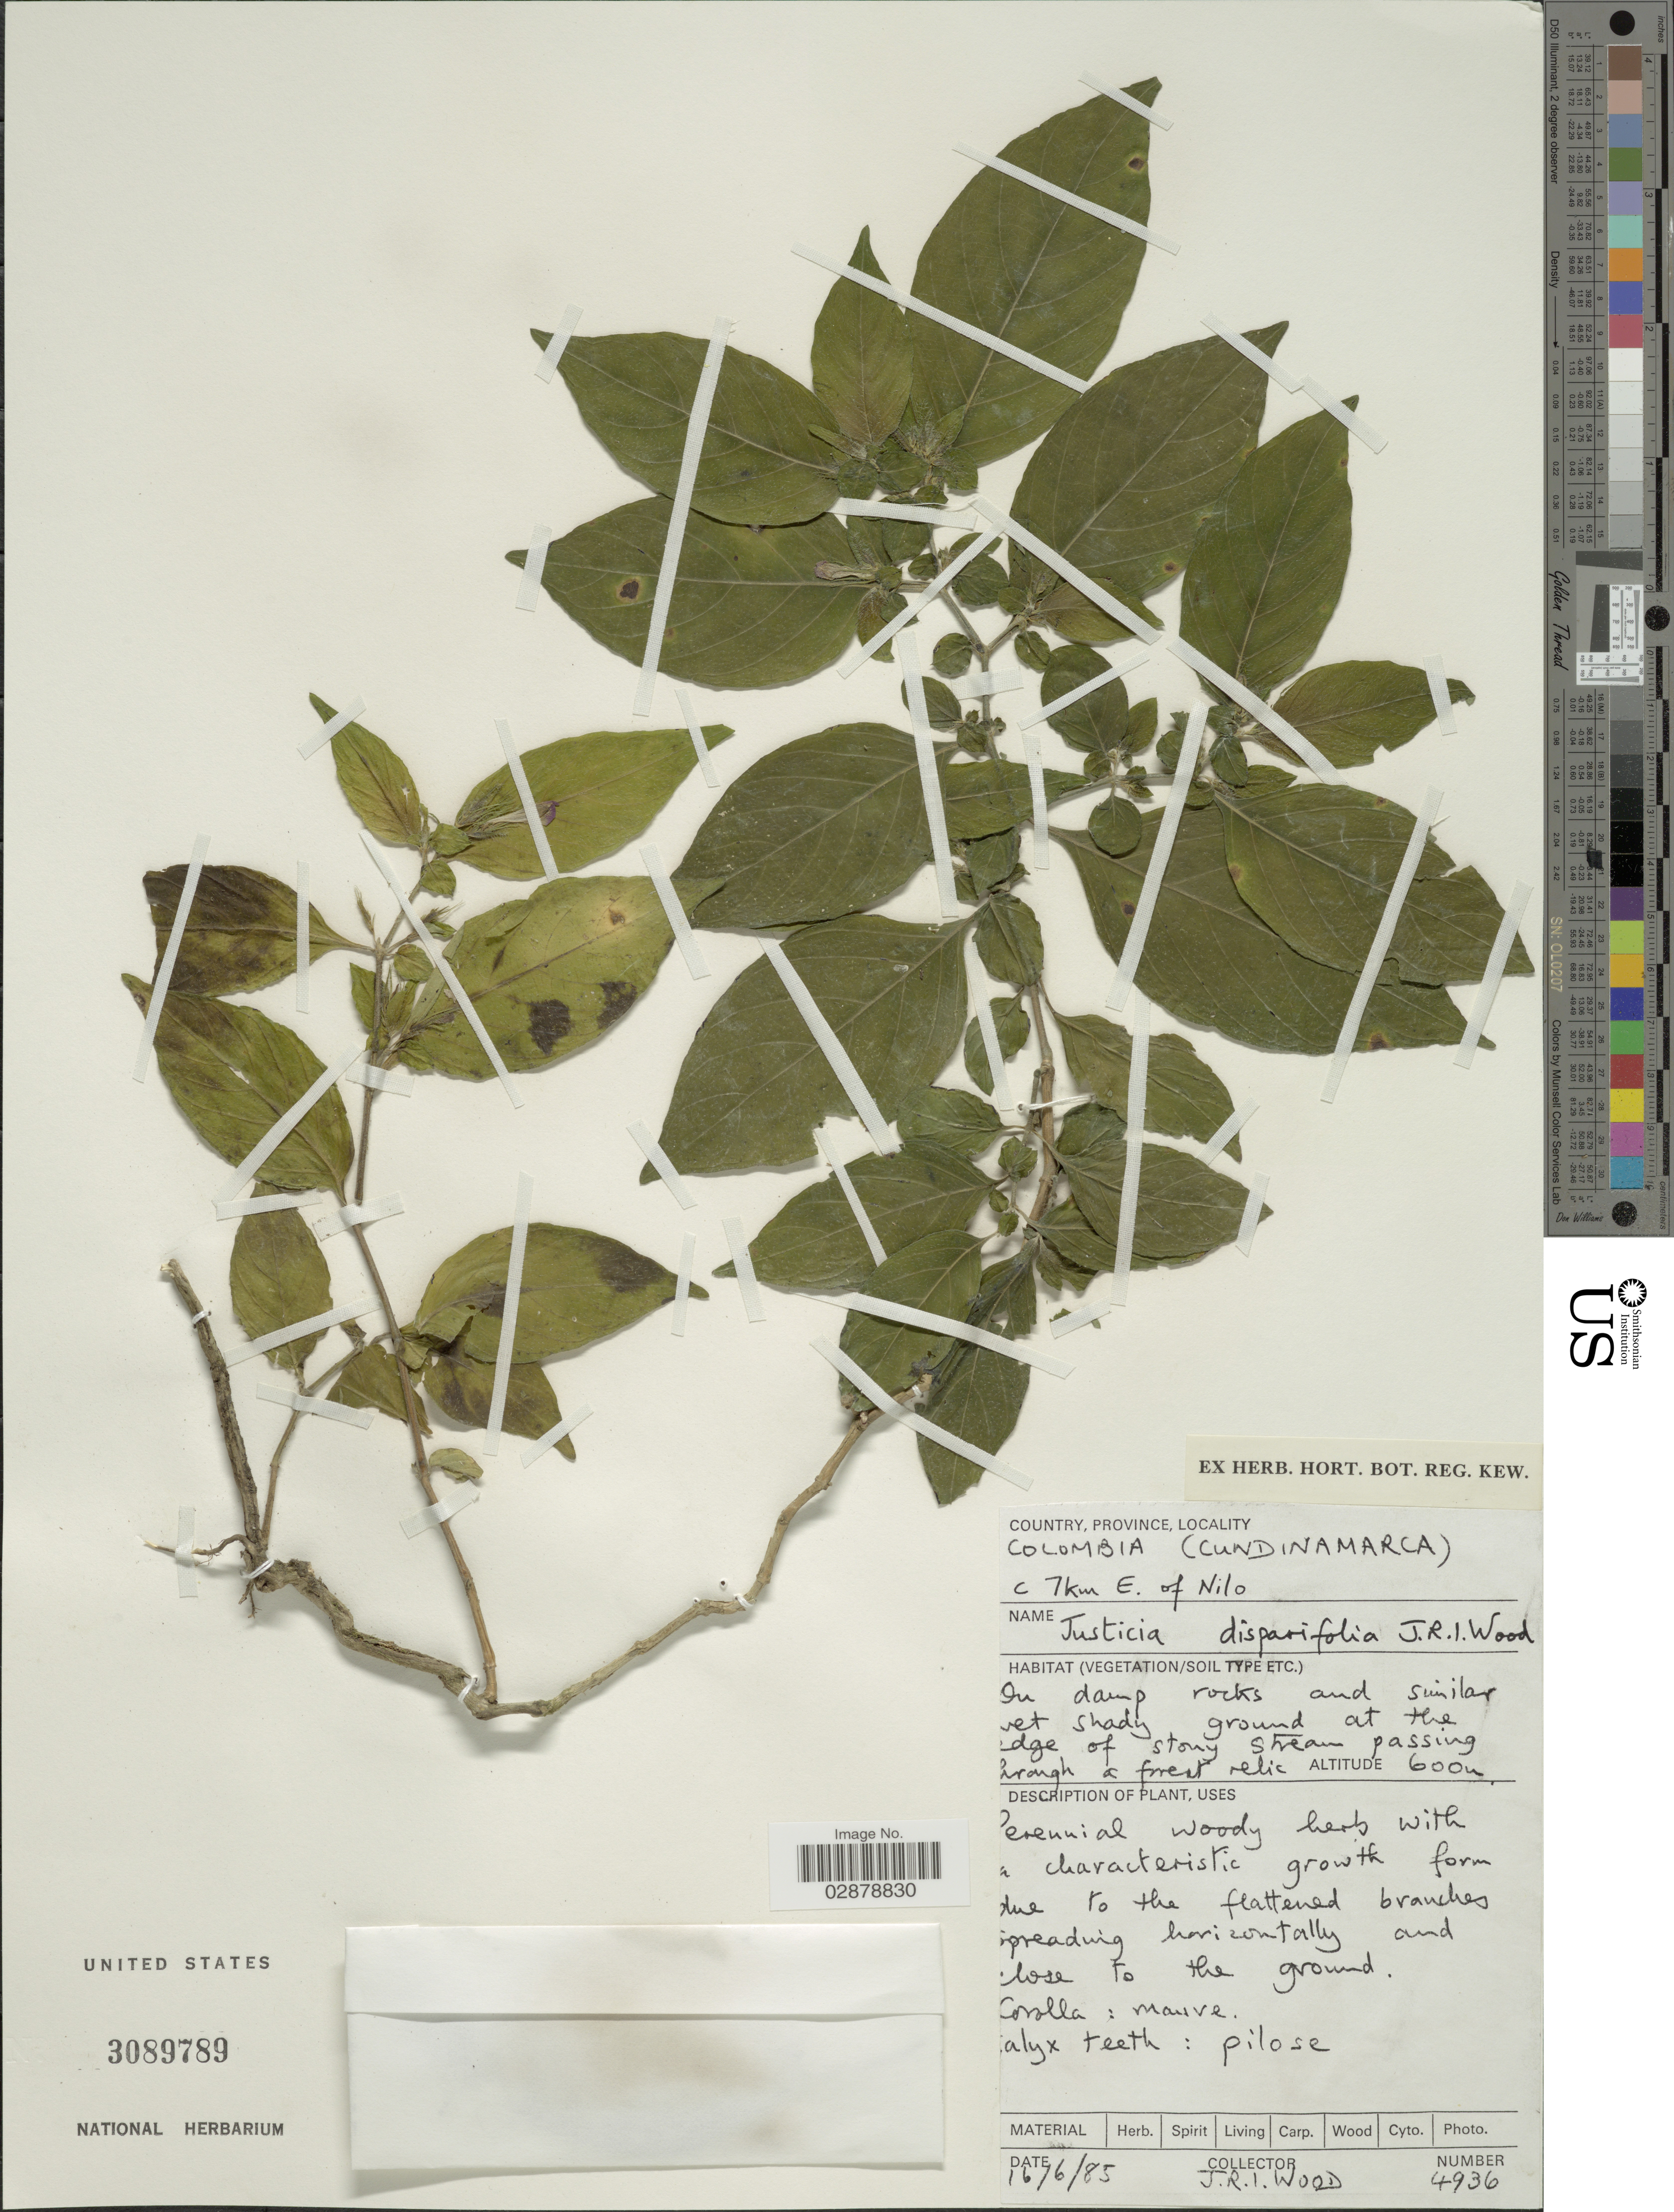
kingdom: Plantae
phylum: Tracheophyta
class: Magnoliopsida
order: Lamiales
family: Acanthaceae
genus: Justicia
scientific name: Justicia disparifolia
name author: J.R.I. Wood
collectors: J. R. I. Wood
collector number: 4936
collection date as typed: Transcribed d/m/y: 16/6/85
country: Colombia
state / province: Cundinamarca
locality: C 7 km E. of Nilo.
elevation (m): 600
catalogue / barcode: US 3089789